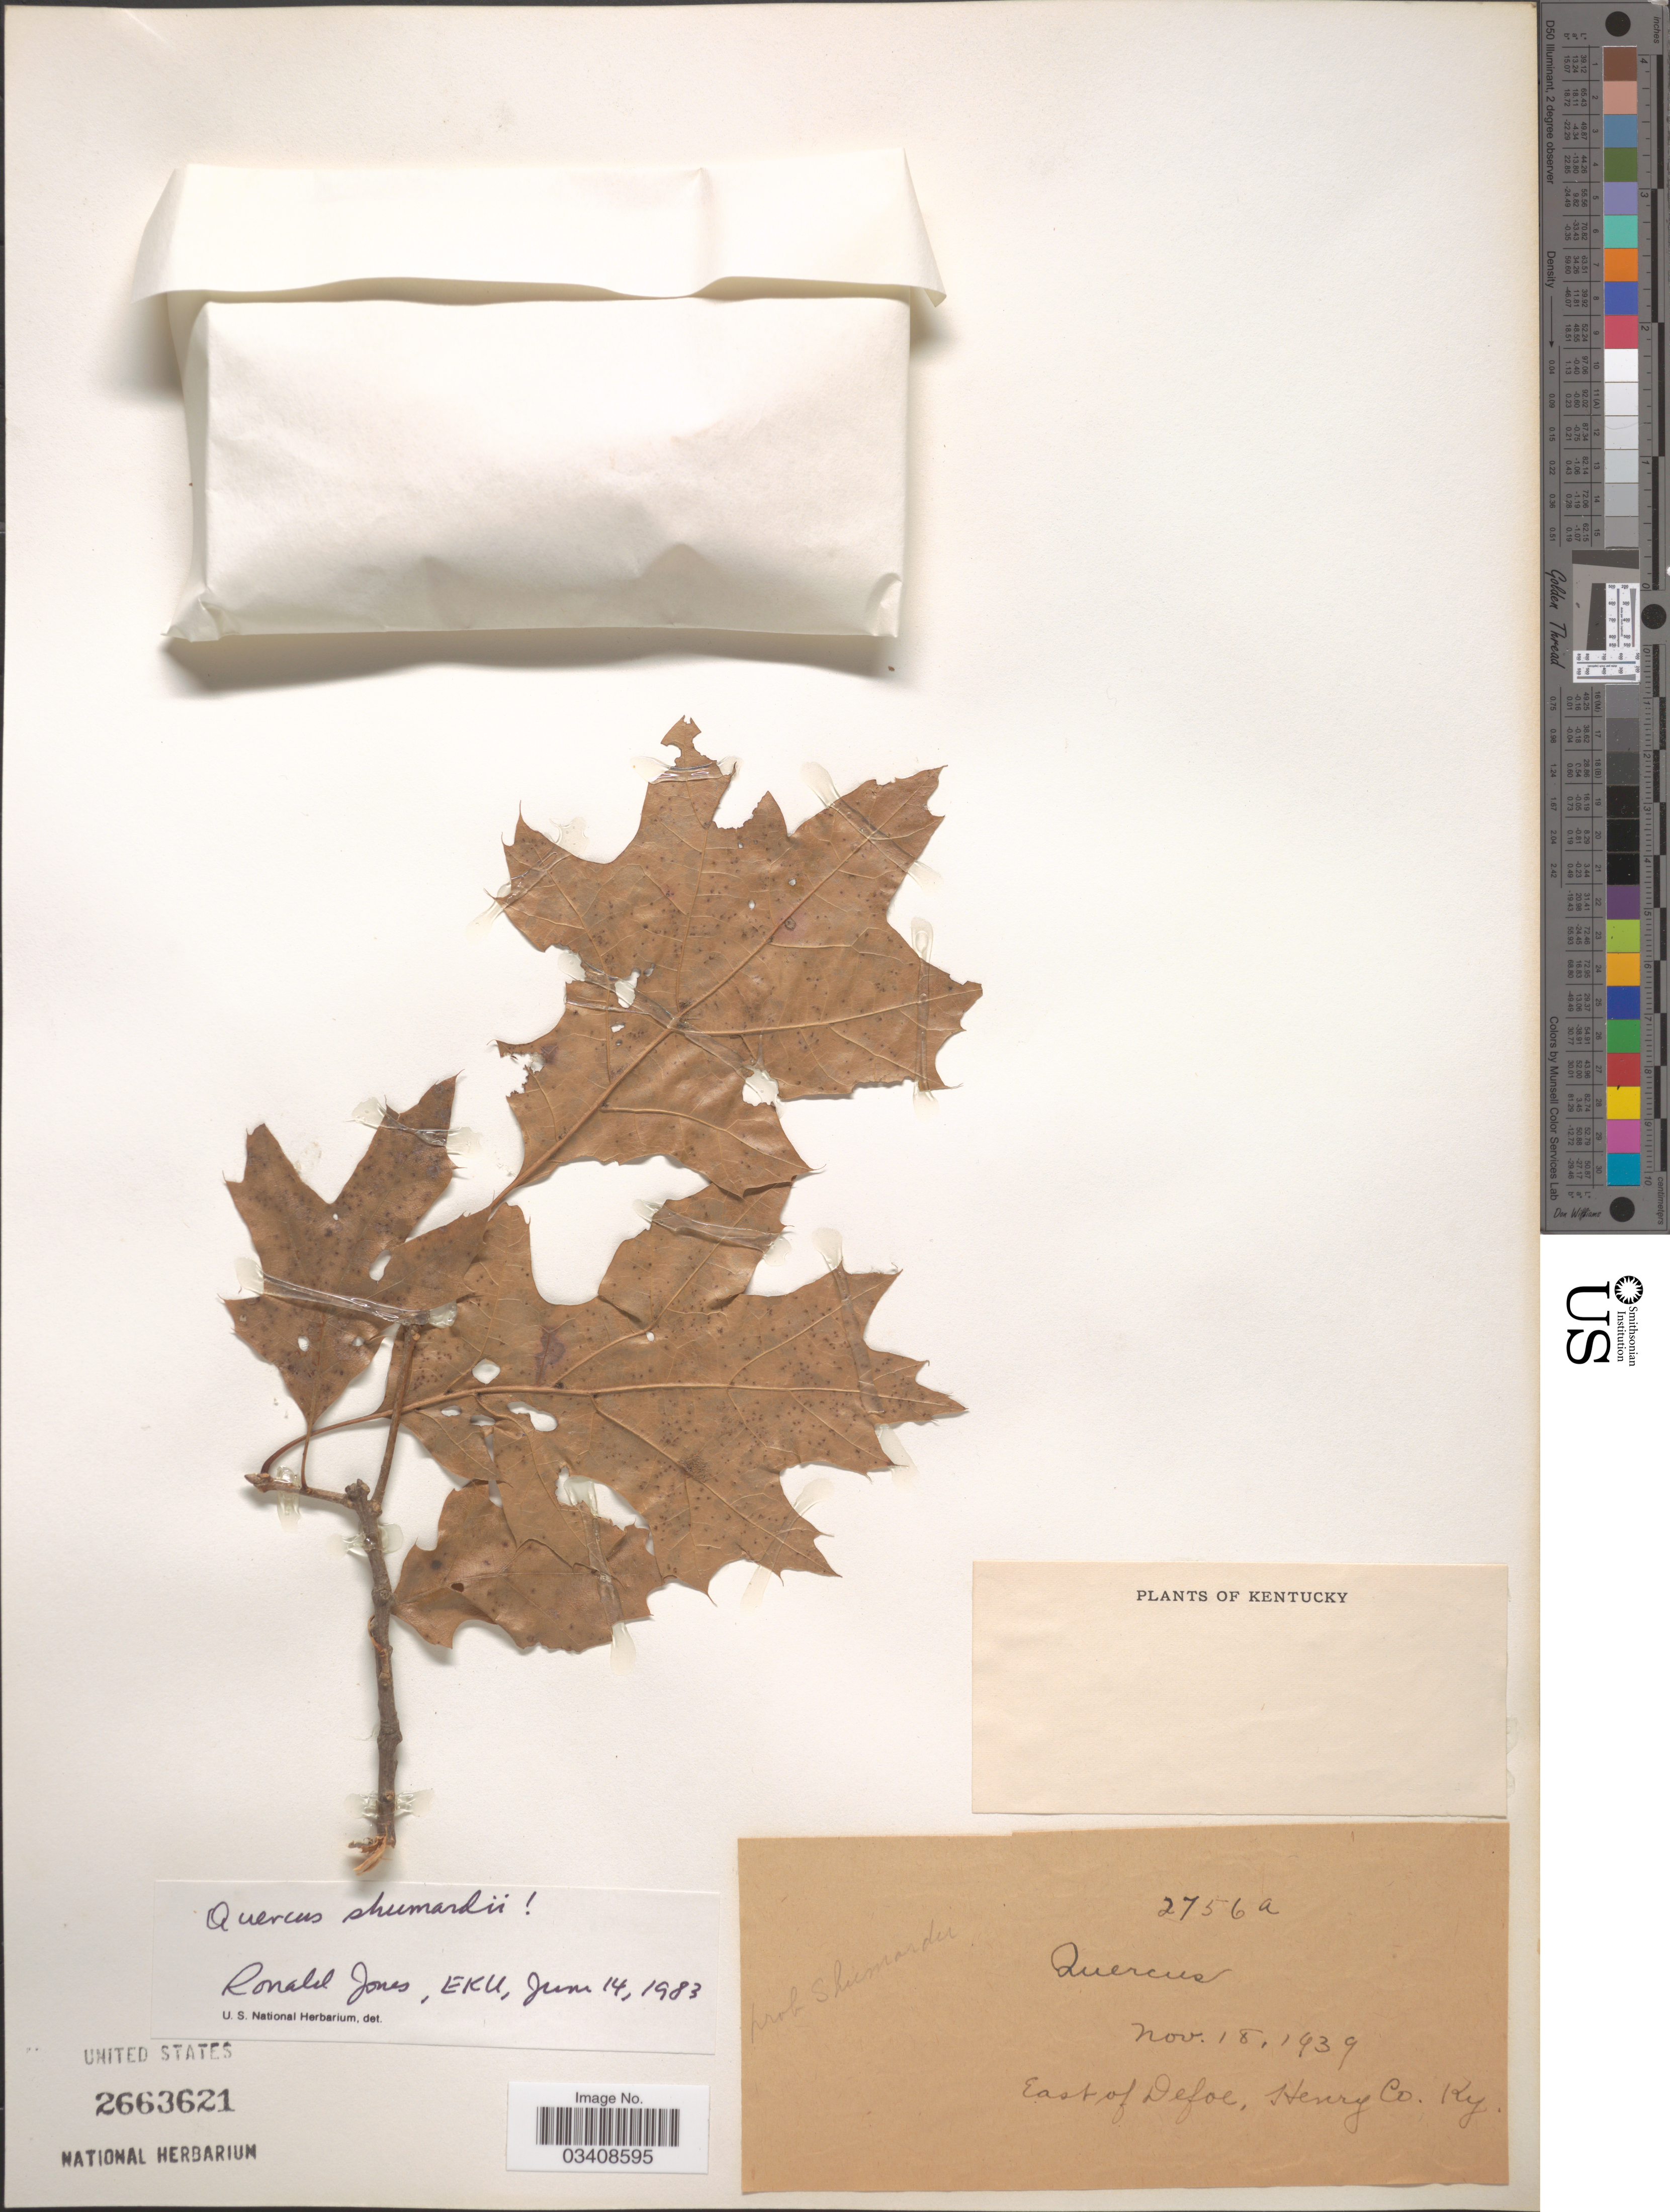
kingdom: Plantae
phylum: Tracheophyta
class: Magnoliopsida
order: Fagales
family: Fagaceae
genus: Quercus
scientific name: Quercus shumardii var. schneckii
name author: (Britton) Sarg.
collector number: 2756a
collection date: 1939-11-18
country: United States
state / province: Kentucky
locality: East of Defoe, Henry Co.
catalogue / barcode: US 2663621